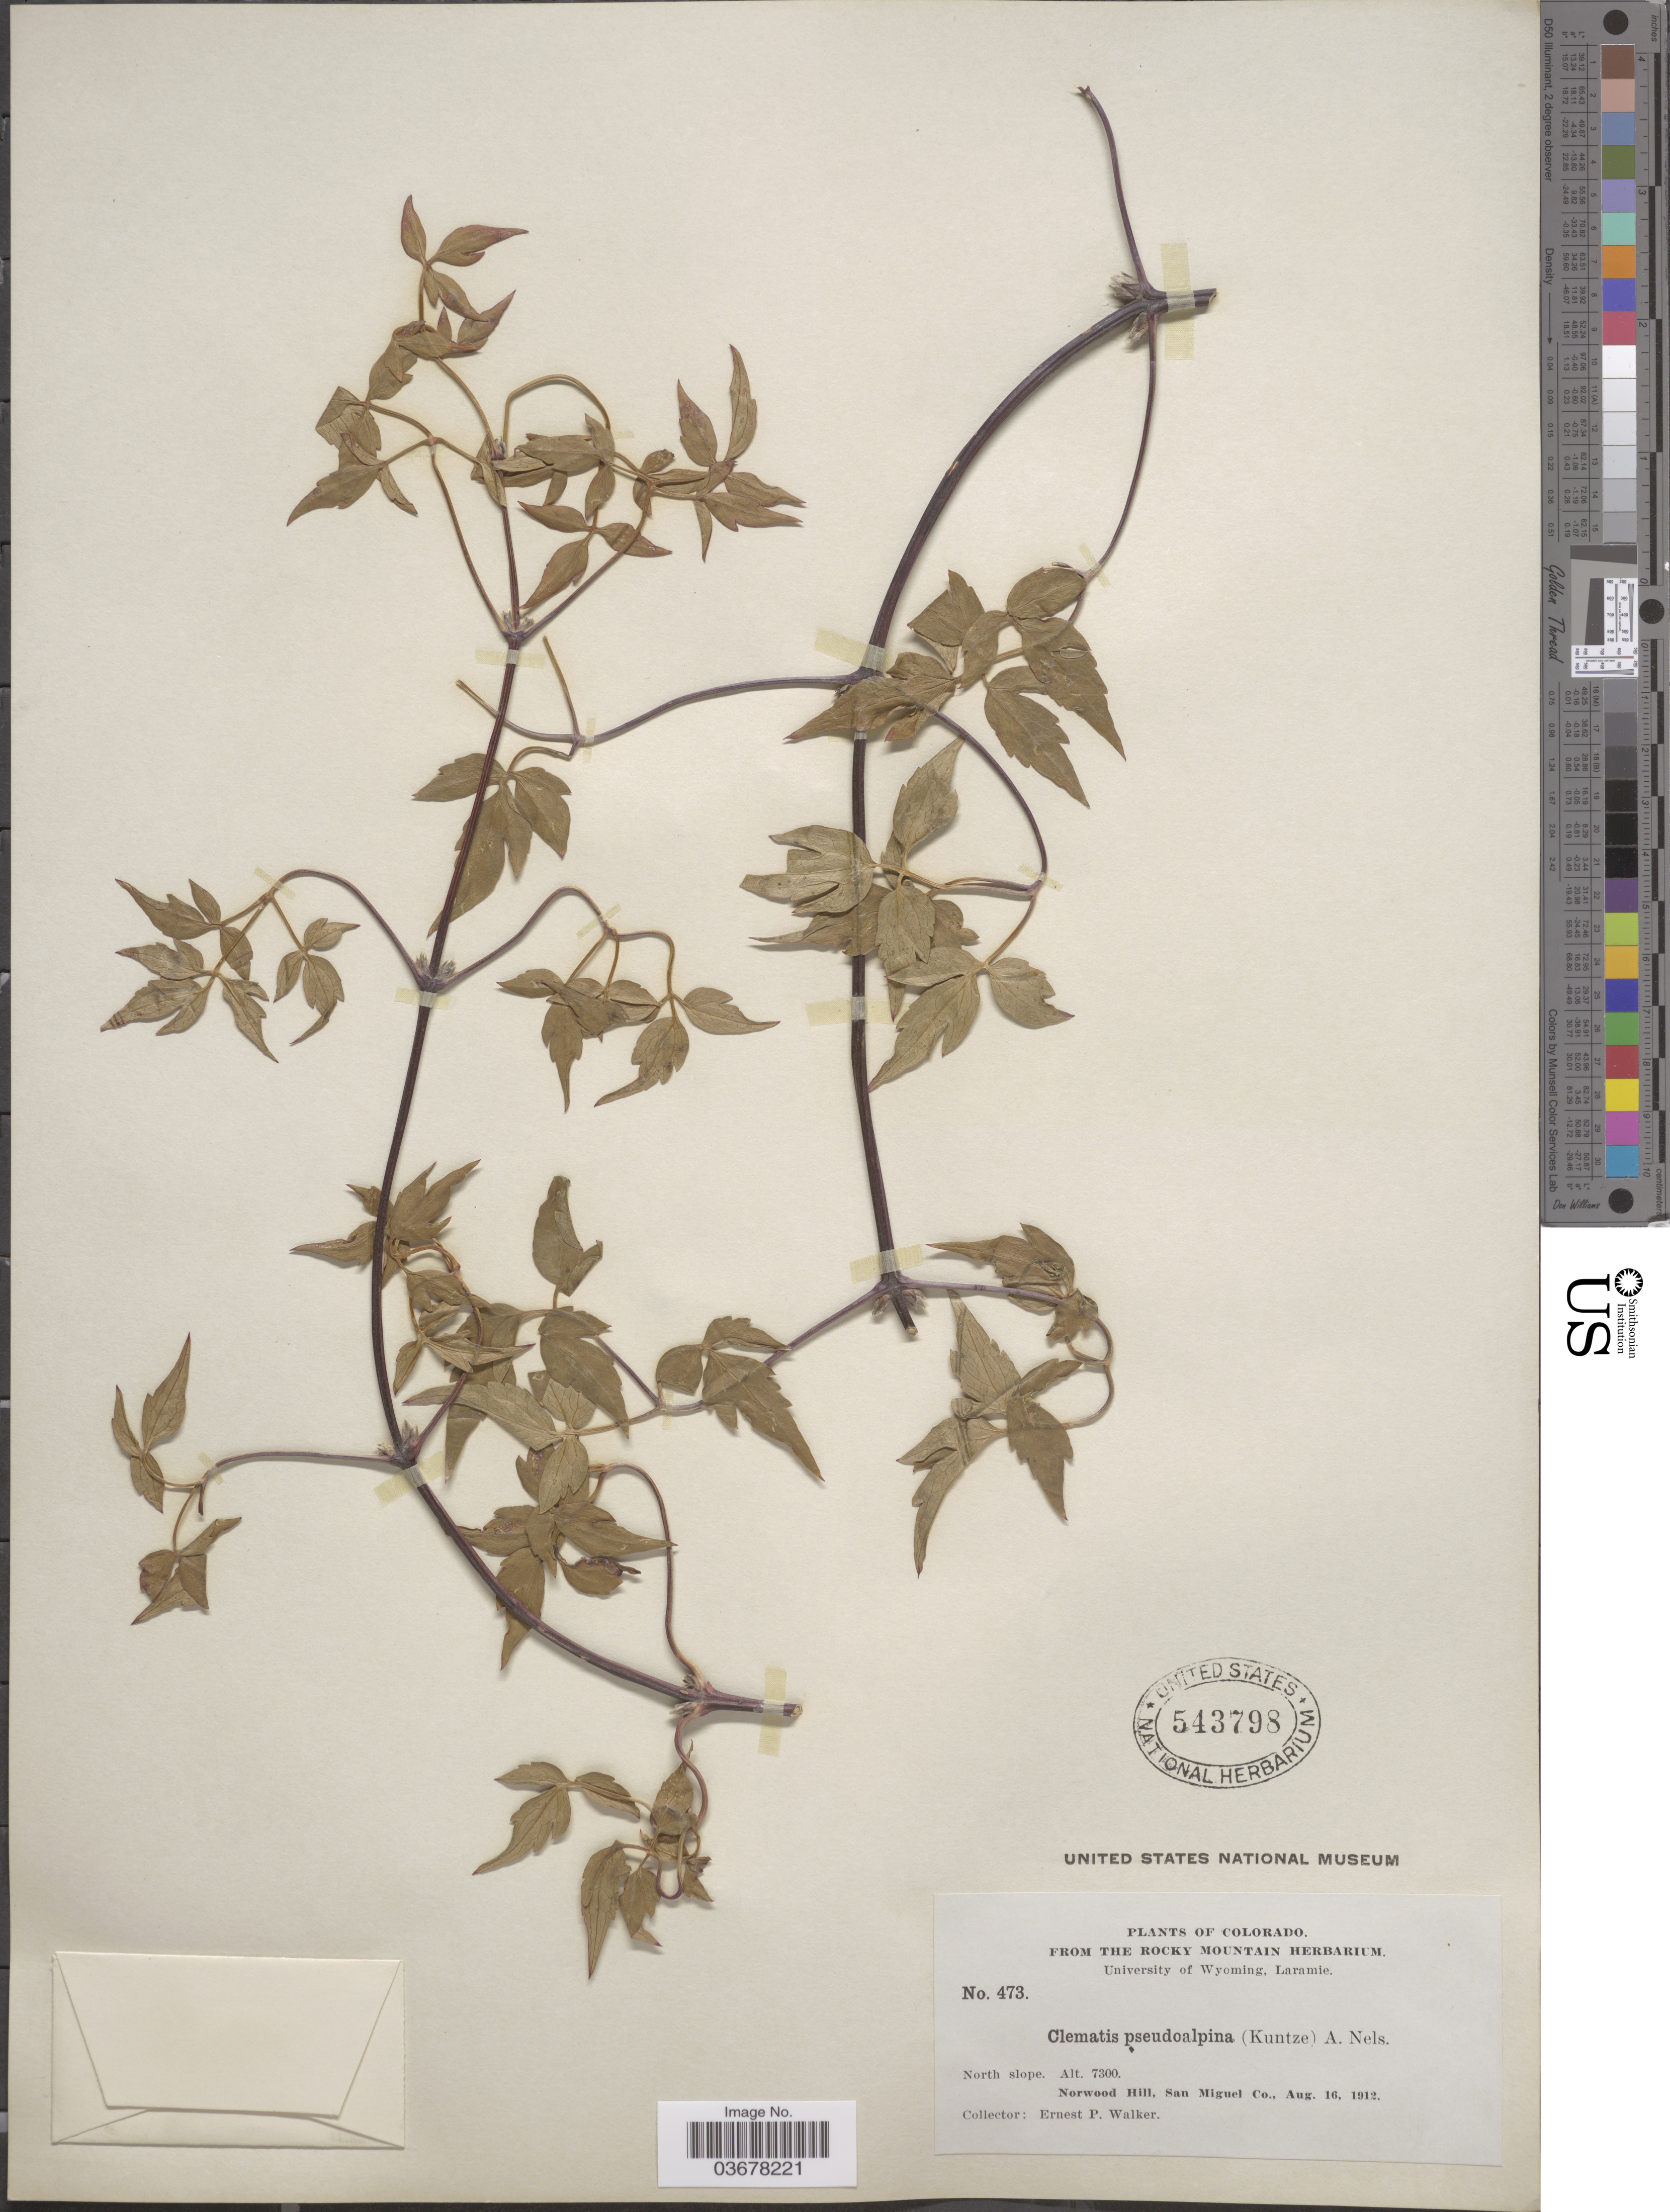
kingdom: Plantae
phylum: Tracheophyta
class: Magnoliopsida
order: Ranunculales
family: Ranunculaceae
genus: Clematis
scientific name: Clematis pseudoalpina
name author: (Kuntze) A. Nelson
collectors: E. P. Walker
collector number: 473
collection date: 1912-08-16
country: United States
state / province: Colorado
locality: Norwood Hill, San Miguel Co.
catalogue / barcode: US 543798